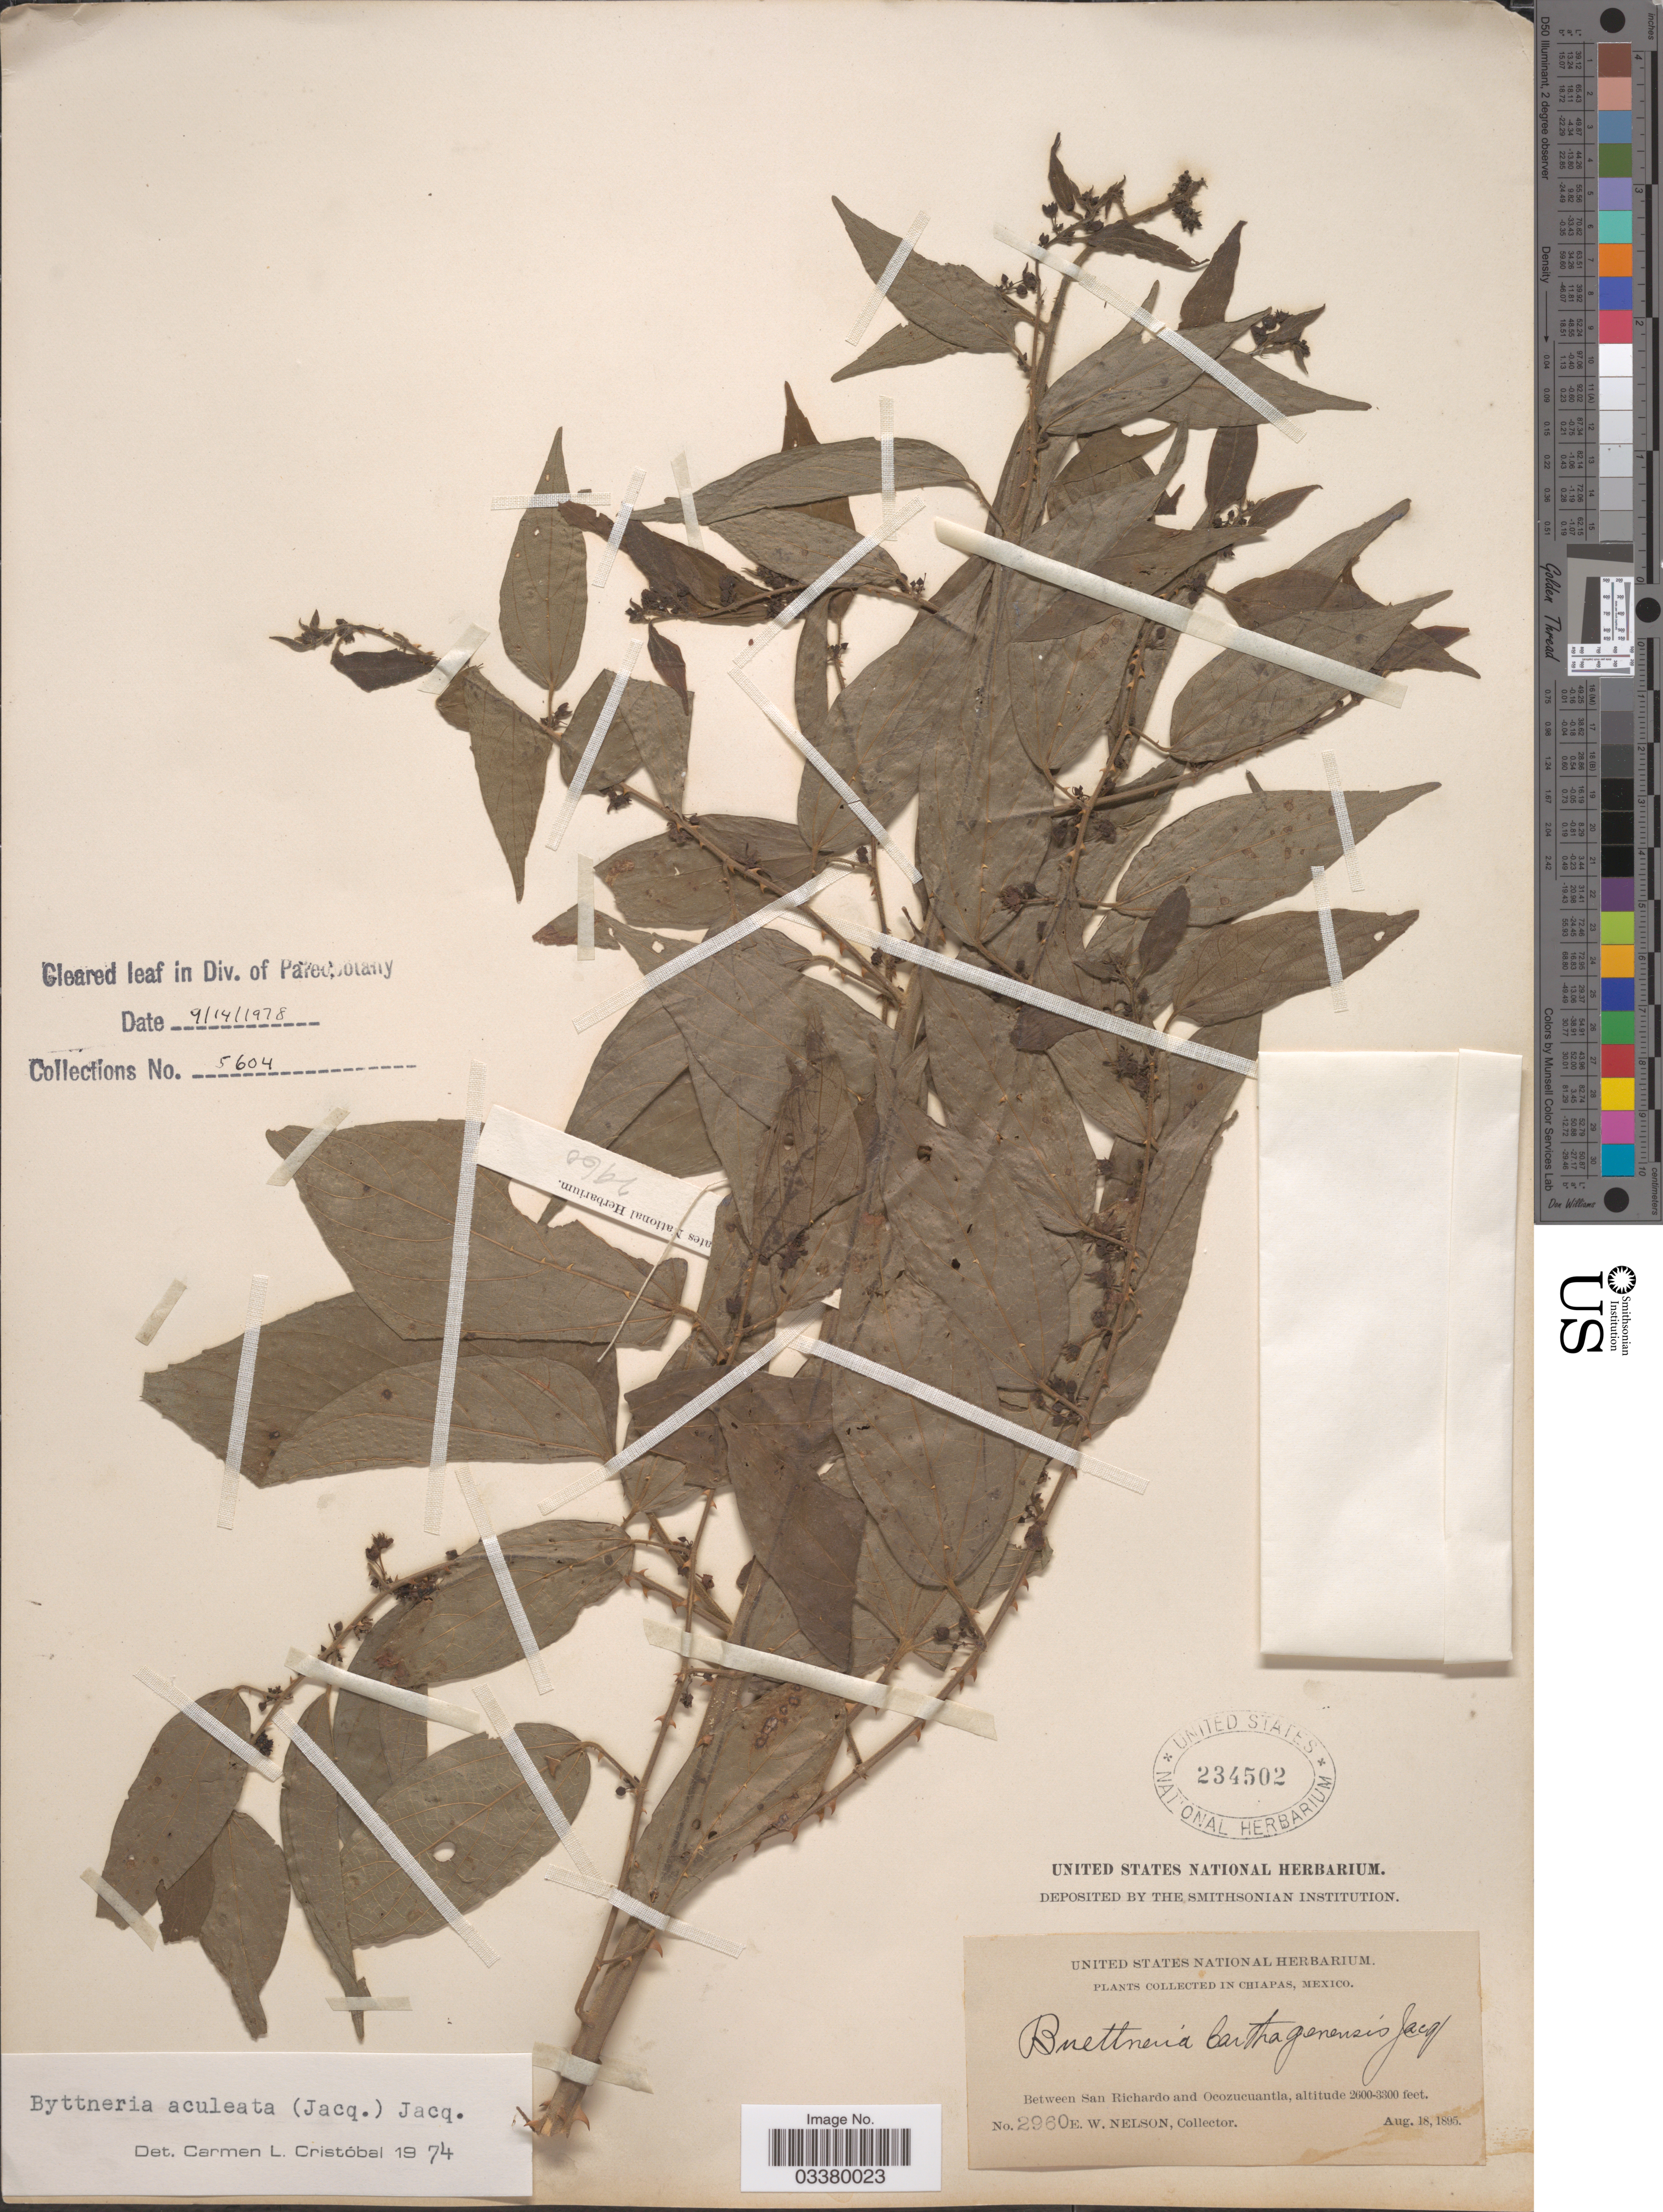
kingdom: Plantae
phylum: Tracheophyta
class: Magnoliopsida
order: Malvales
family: Malvaceae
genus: Byttneria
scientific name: Byttneria aculeata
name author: (Jacq.) Jacq.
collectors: E. W. Nelson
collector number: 2960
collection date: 1895-08-18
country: Mexico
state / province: Chiapas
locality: Between San Richardo and Ocozucuantla.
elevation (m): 792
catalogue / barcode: US 234502